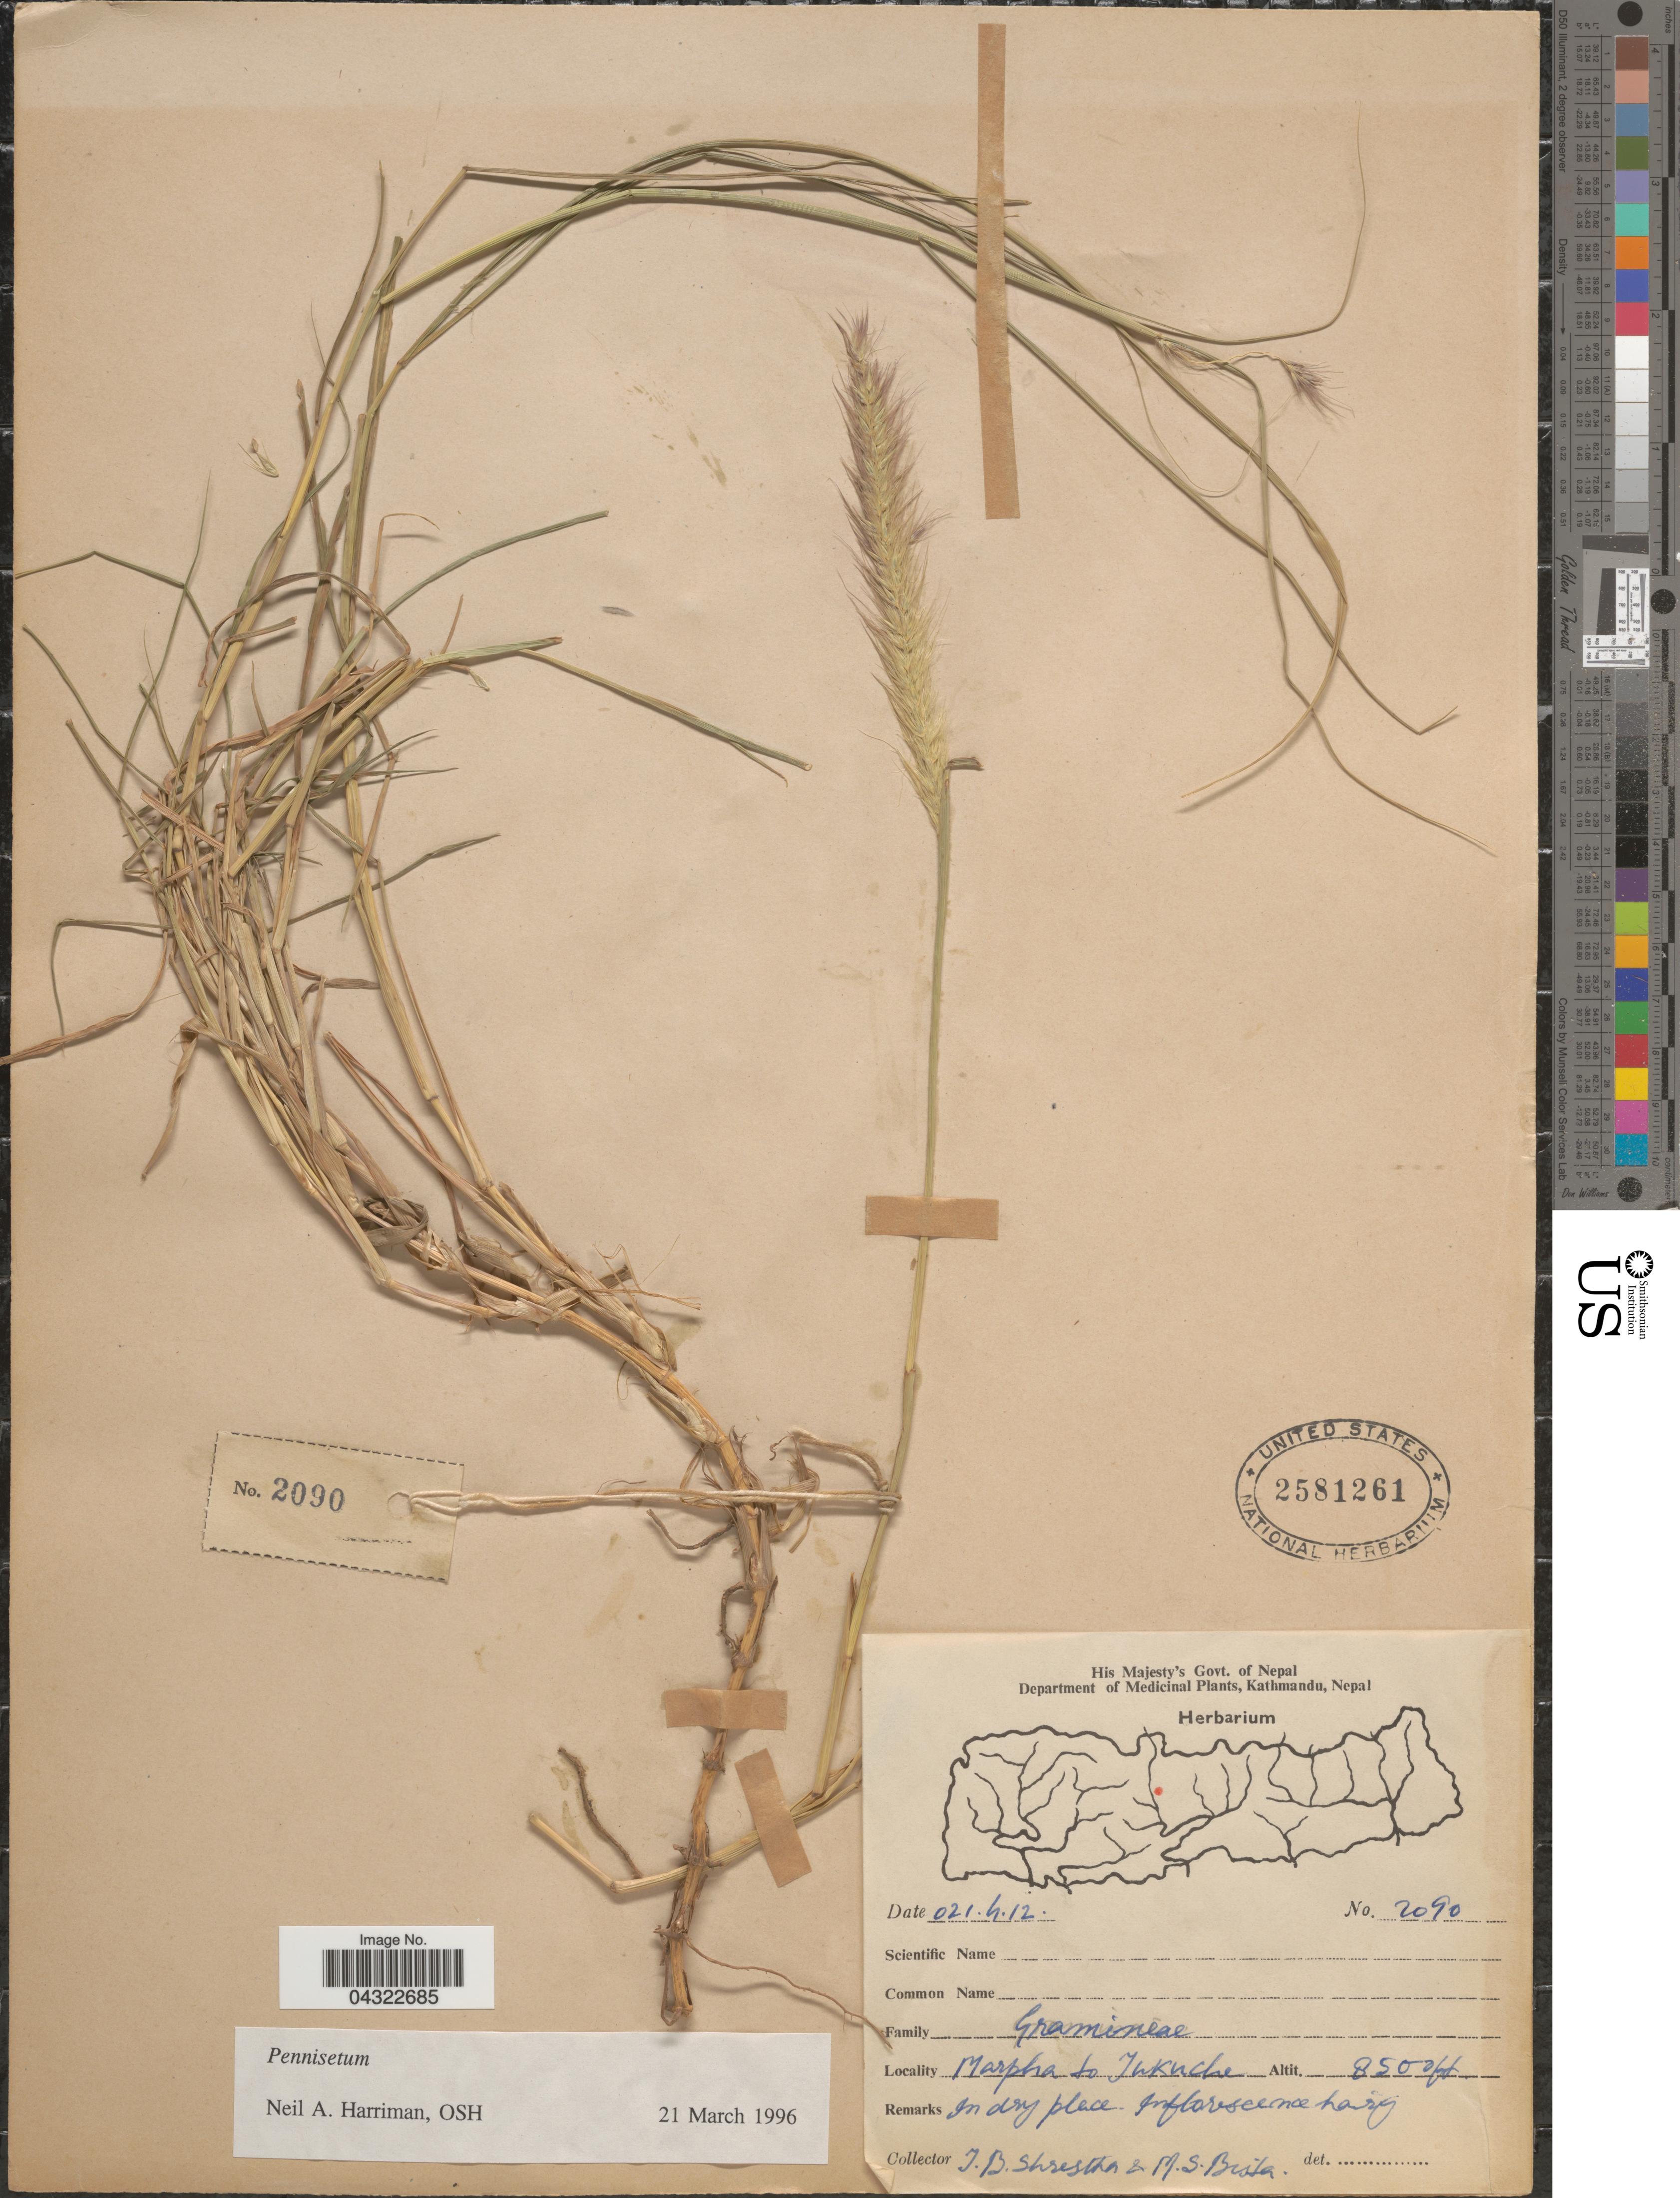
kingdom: Plantae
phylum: Tracheophyta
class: Liliopsida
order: Poales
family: Poaceae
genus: Cenchrus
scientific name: Cenchrus sp.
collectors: T. B. Shrestha & M. Bista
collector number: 2090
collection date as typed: Transcribed d/m/y: 21/4/12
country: Nepal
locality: Marpha + Tukuche.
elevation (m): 2591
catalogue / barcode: US 2581261